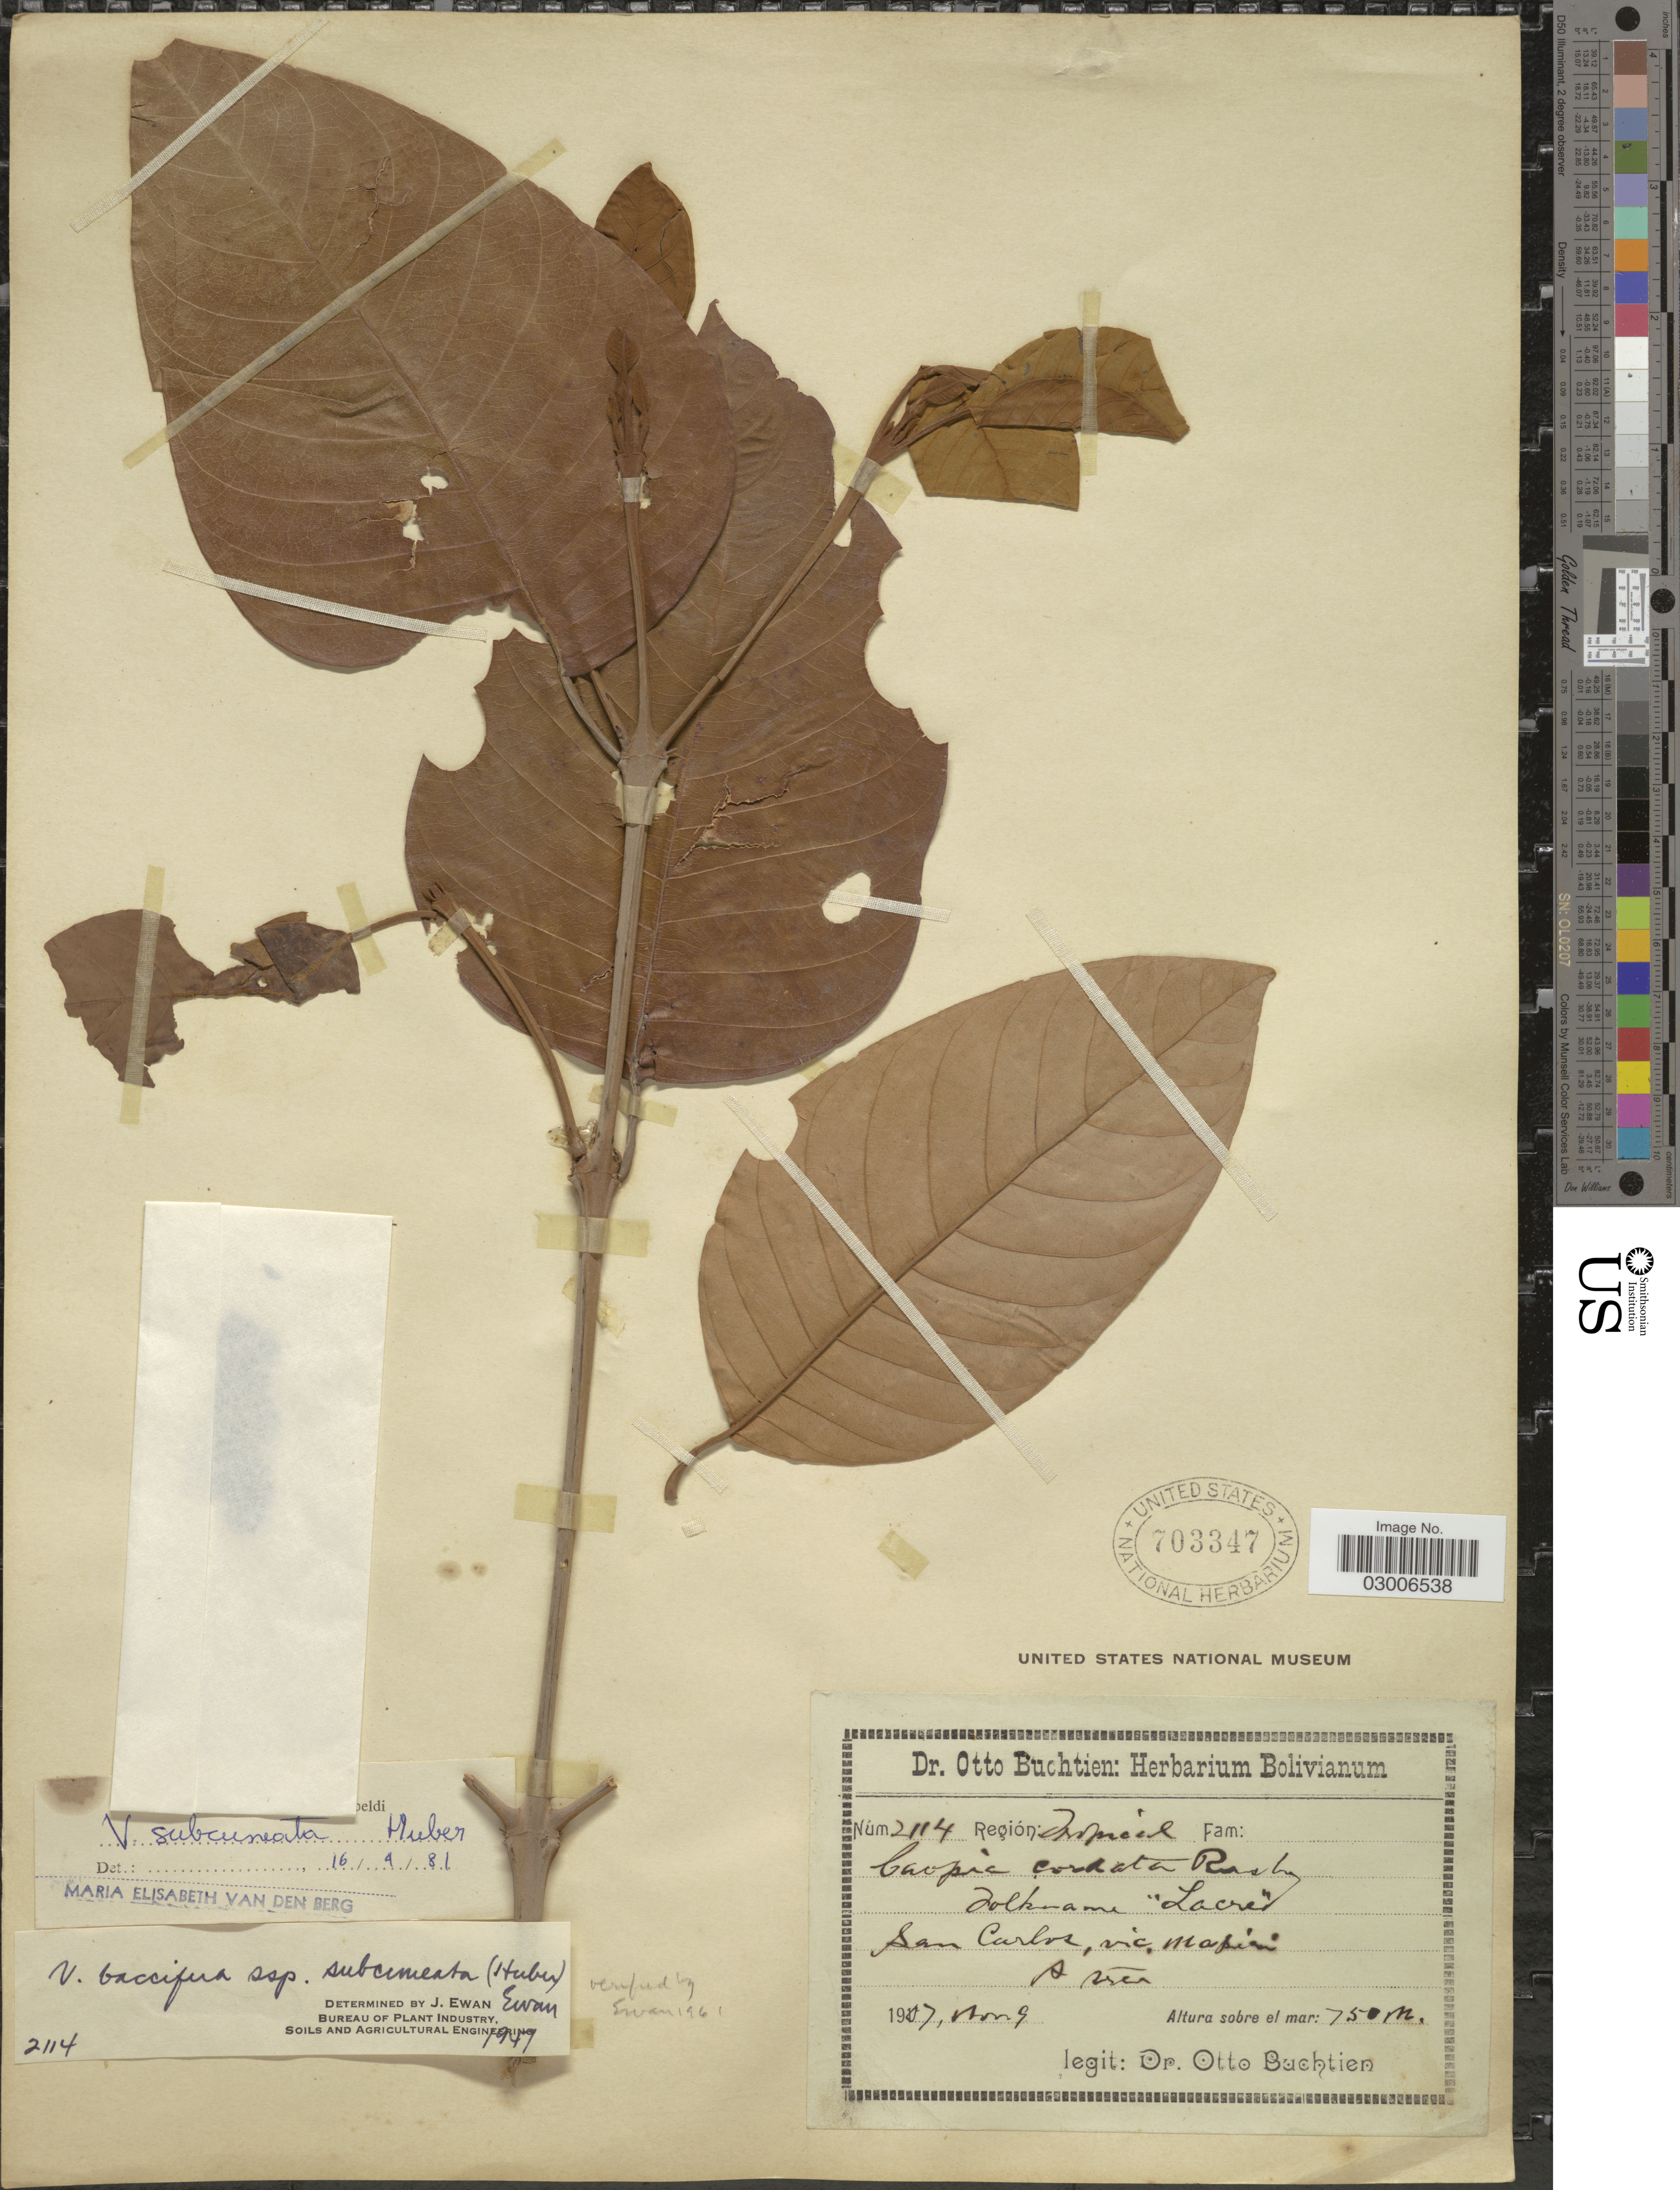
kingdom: Plantae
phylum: Tracheophyta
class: Magnoliopsida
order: Malpighiales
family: Hypericaceae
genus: Vismia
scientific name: Vismia baccifera subsp. subcuneata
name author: (Huber) Ewan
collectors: O. Buchtien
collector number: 2114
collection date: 1907-05-09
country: Bolivia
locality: Región: Tropical. San Carlos, vic. Mapiri.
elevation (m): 750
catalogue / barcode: US 703347